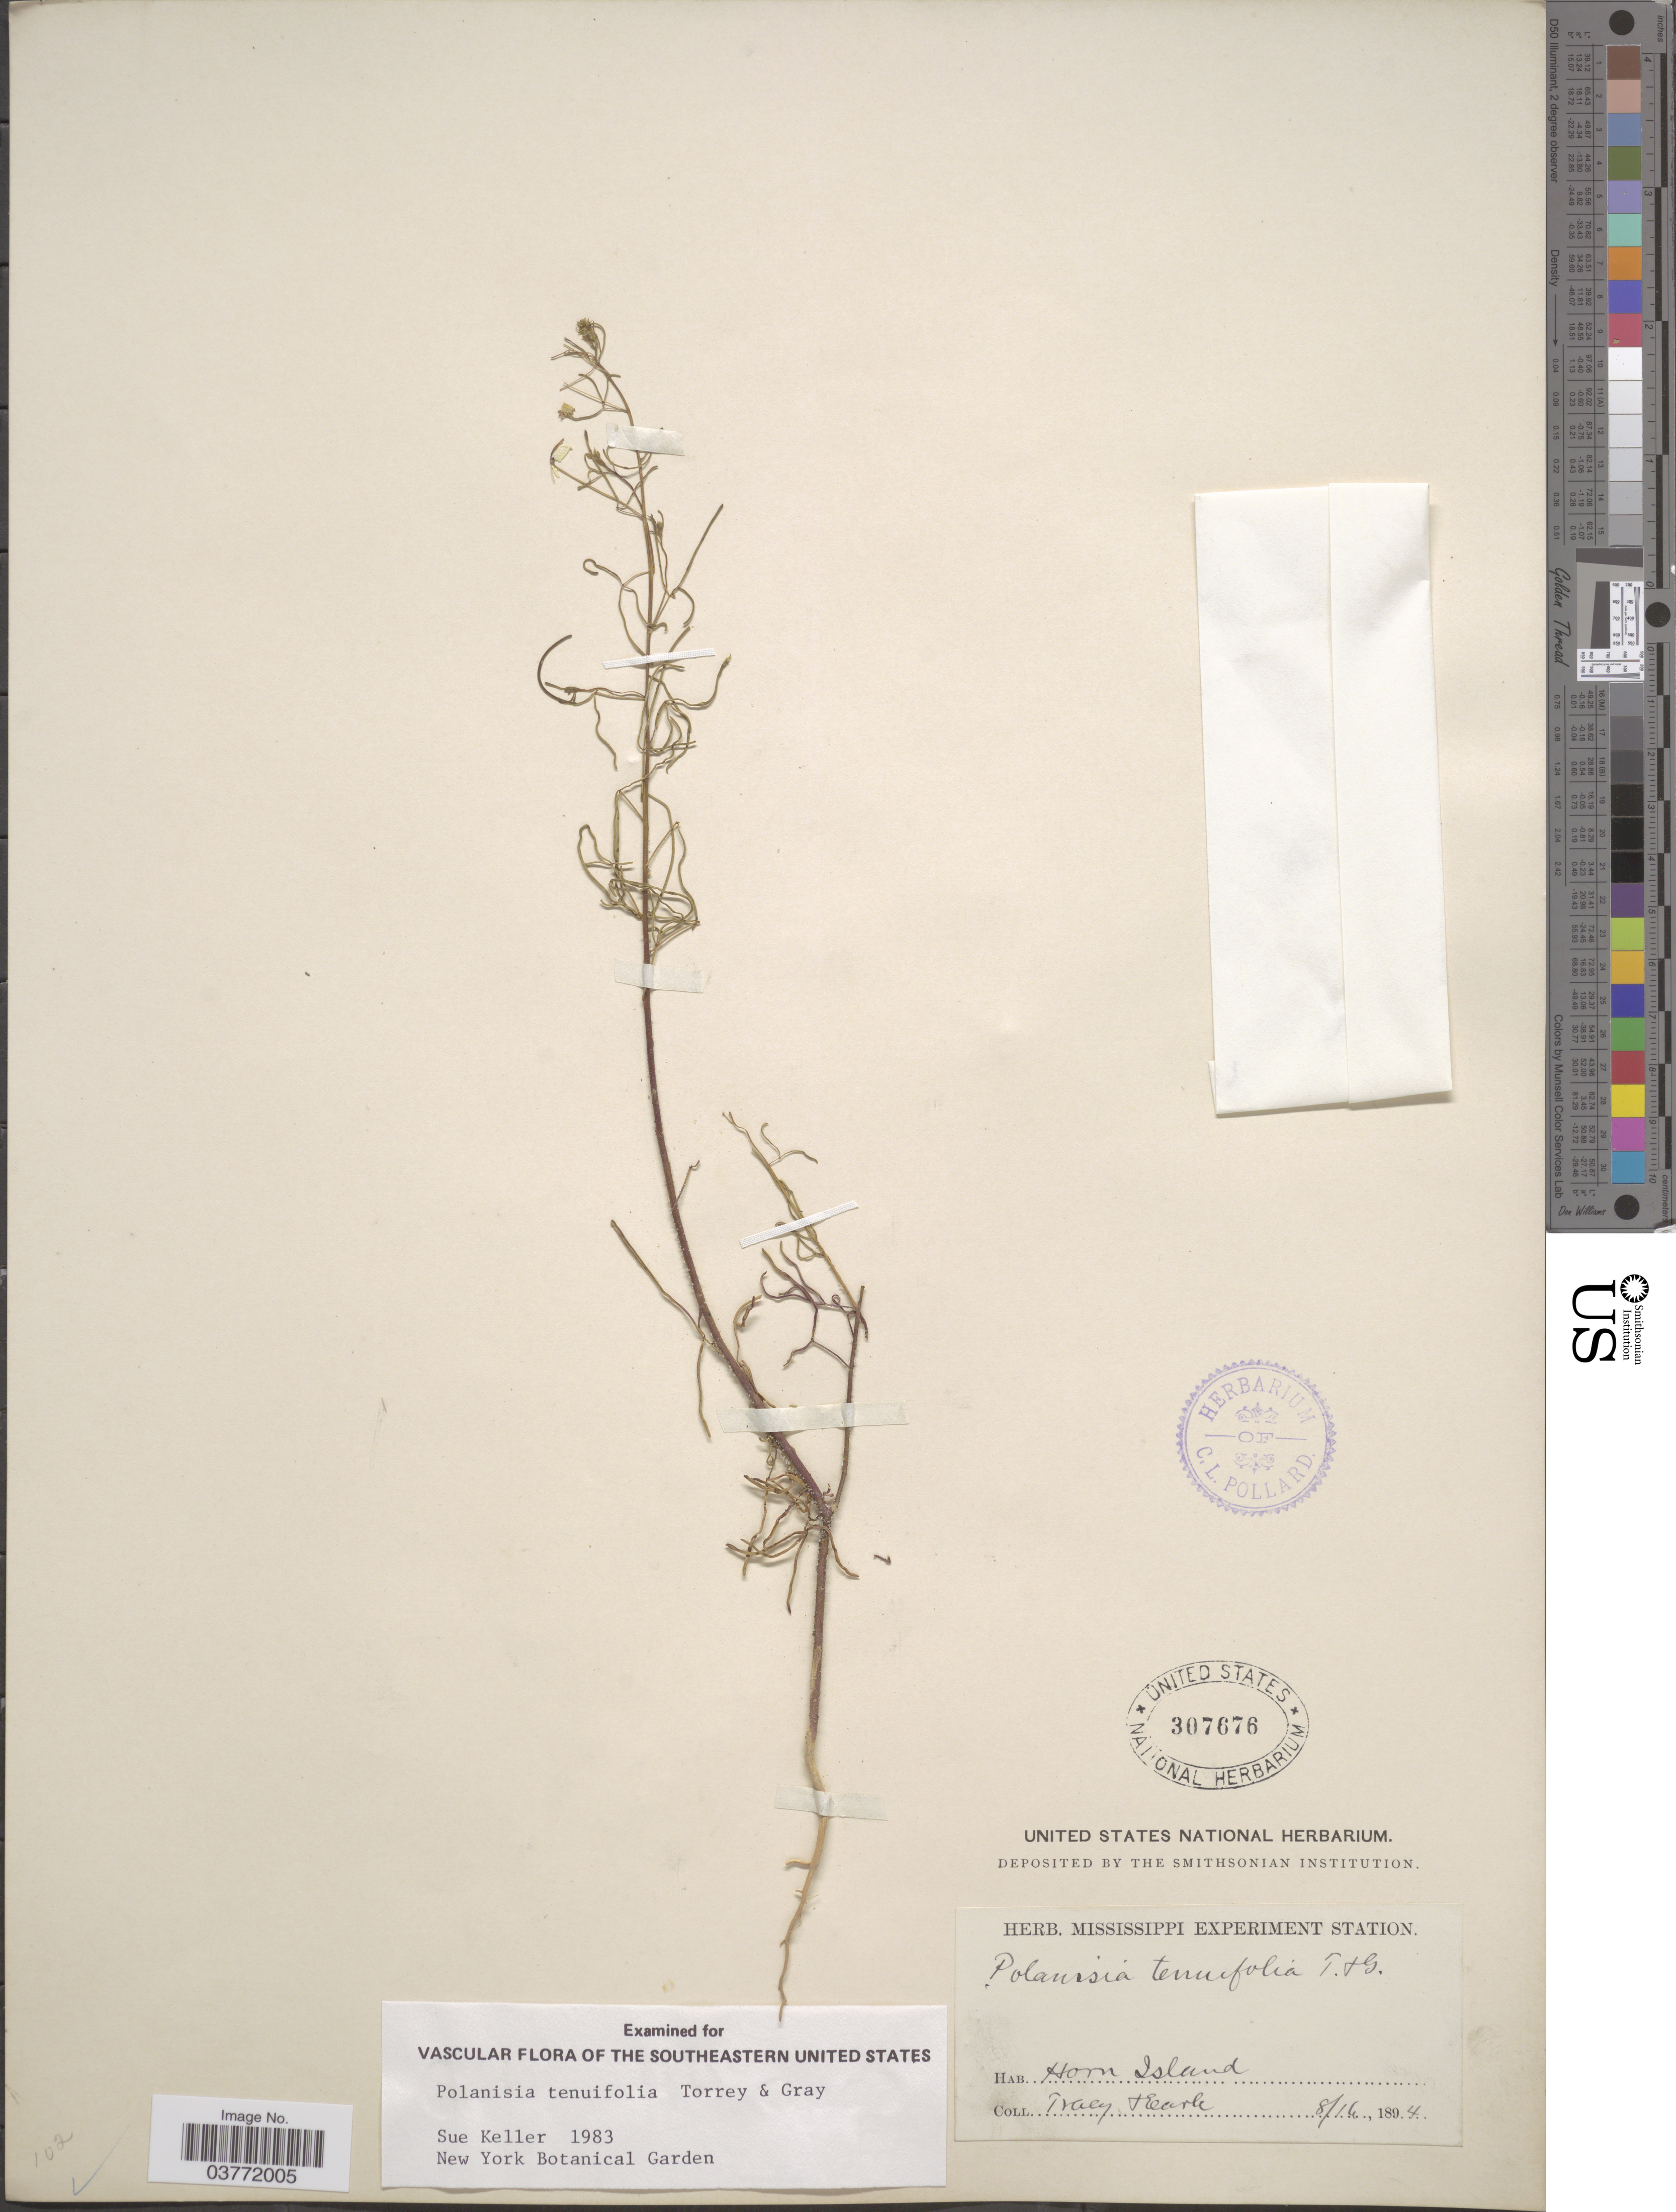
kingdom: Plantae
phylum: Tracheophyta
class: Magnoliopsida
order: Brassicales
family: Cleomaceae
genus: Polanisia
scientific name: Polanisia tenuifolia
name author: Torr. & A. Gray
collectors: -. Tracy & -. Earle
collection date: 1894-08-16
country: United States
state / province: Mississippi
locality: Horn Island.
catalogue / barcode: US 307676